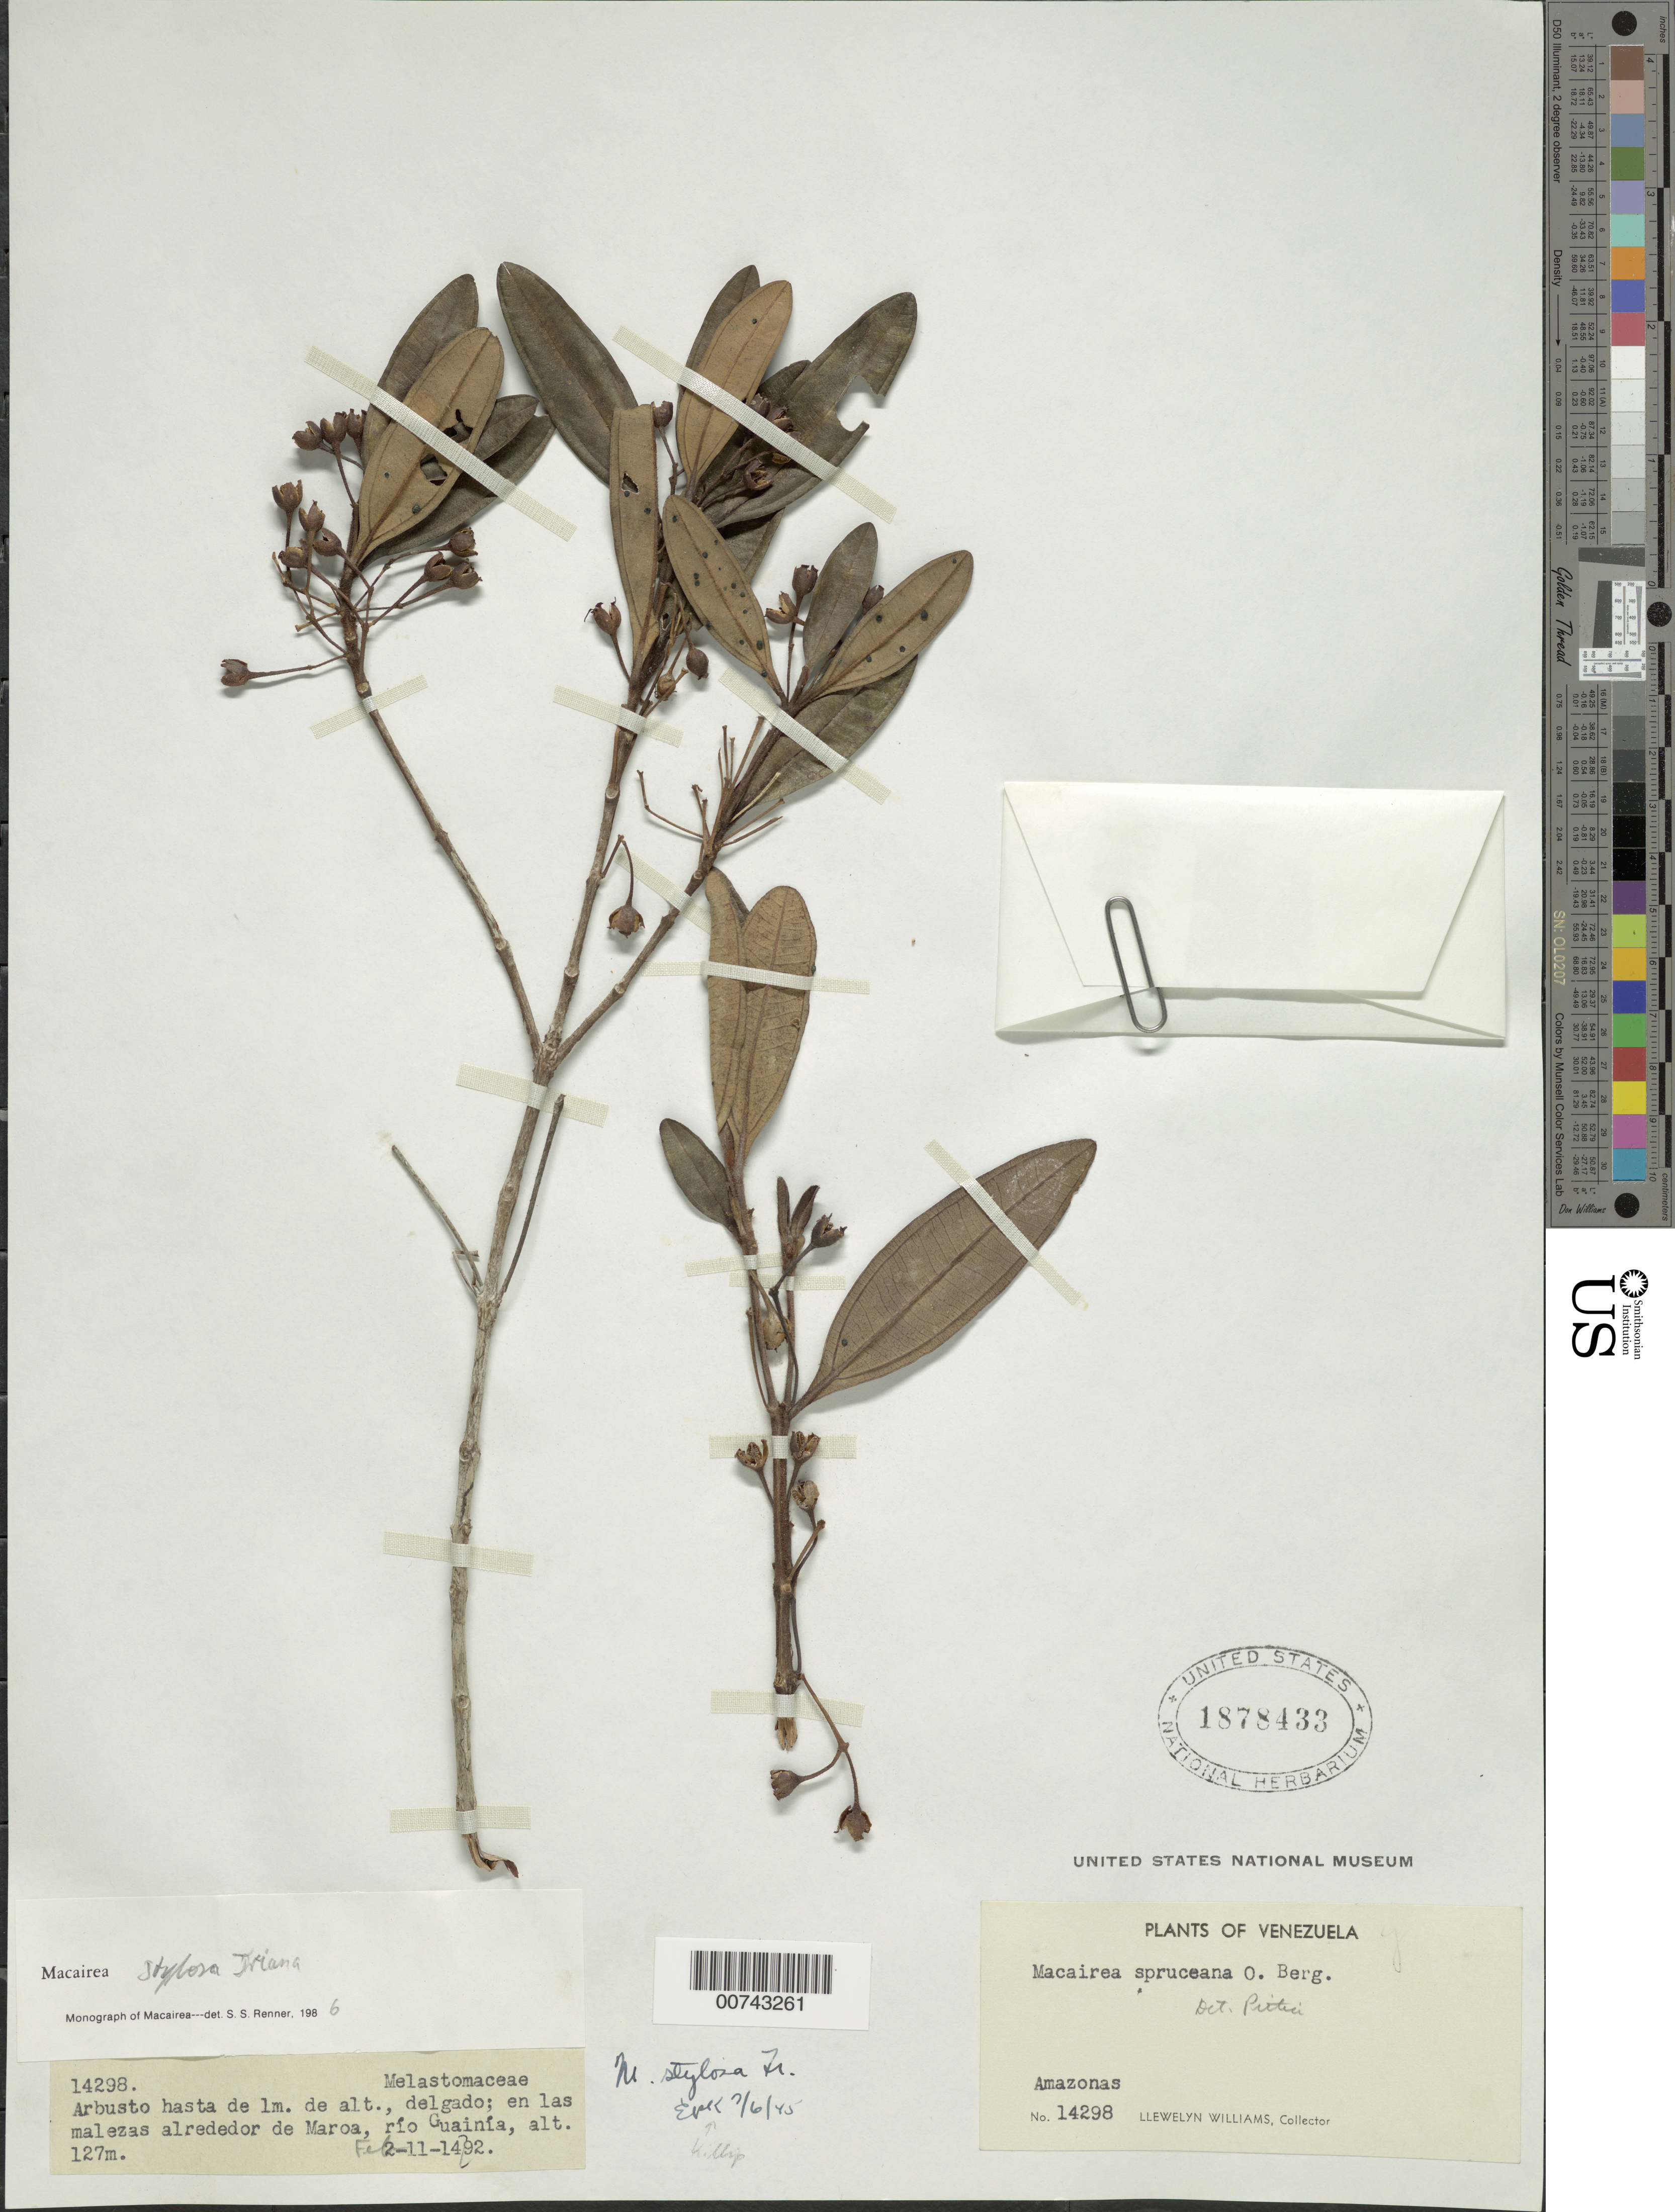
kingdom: Plantae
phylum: Tracheophyta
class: Magnoliopsida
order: Myrtales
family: Melastomataceae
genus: Macairea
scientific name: Macairea stylosa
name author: Triana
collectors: Ll. Williams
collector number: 14298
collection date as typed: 11-Feb-42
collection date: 1942-02-11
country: Venezuela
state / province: Amazonas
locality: Maroa, Río Guainía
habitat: Malezas alrededor de Maroa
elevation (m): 127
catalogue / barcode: US 1878433